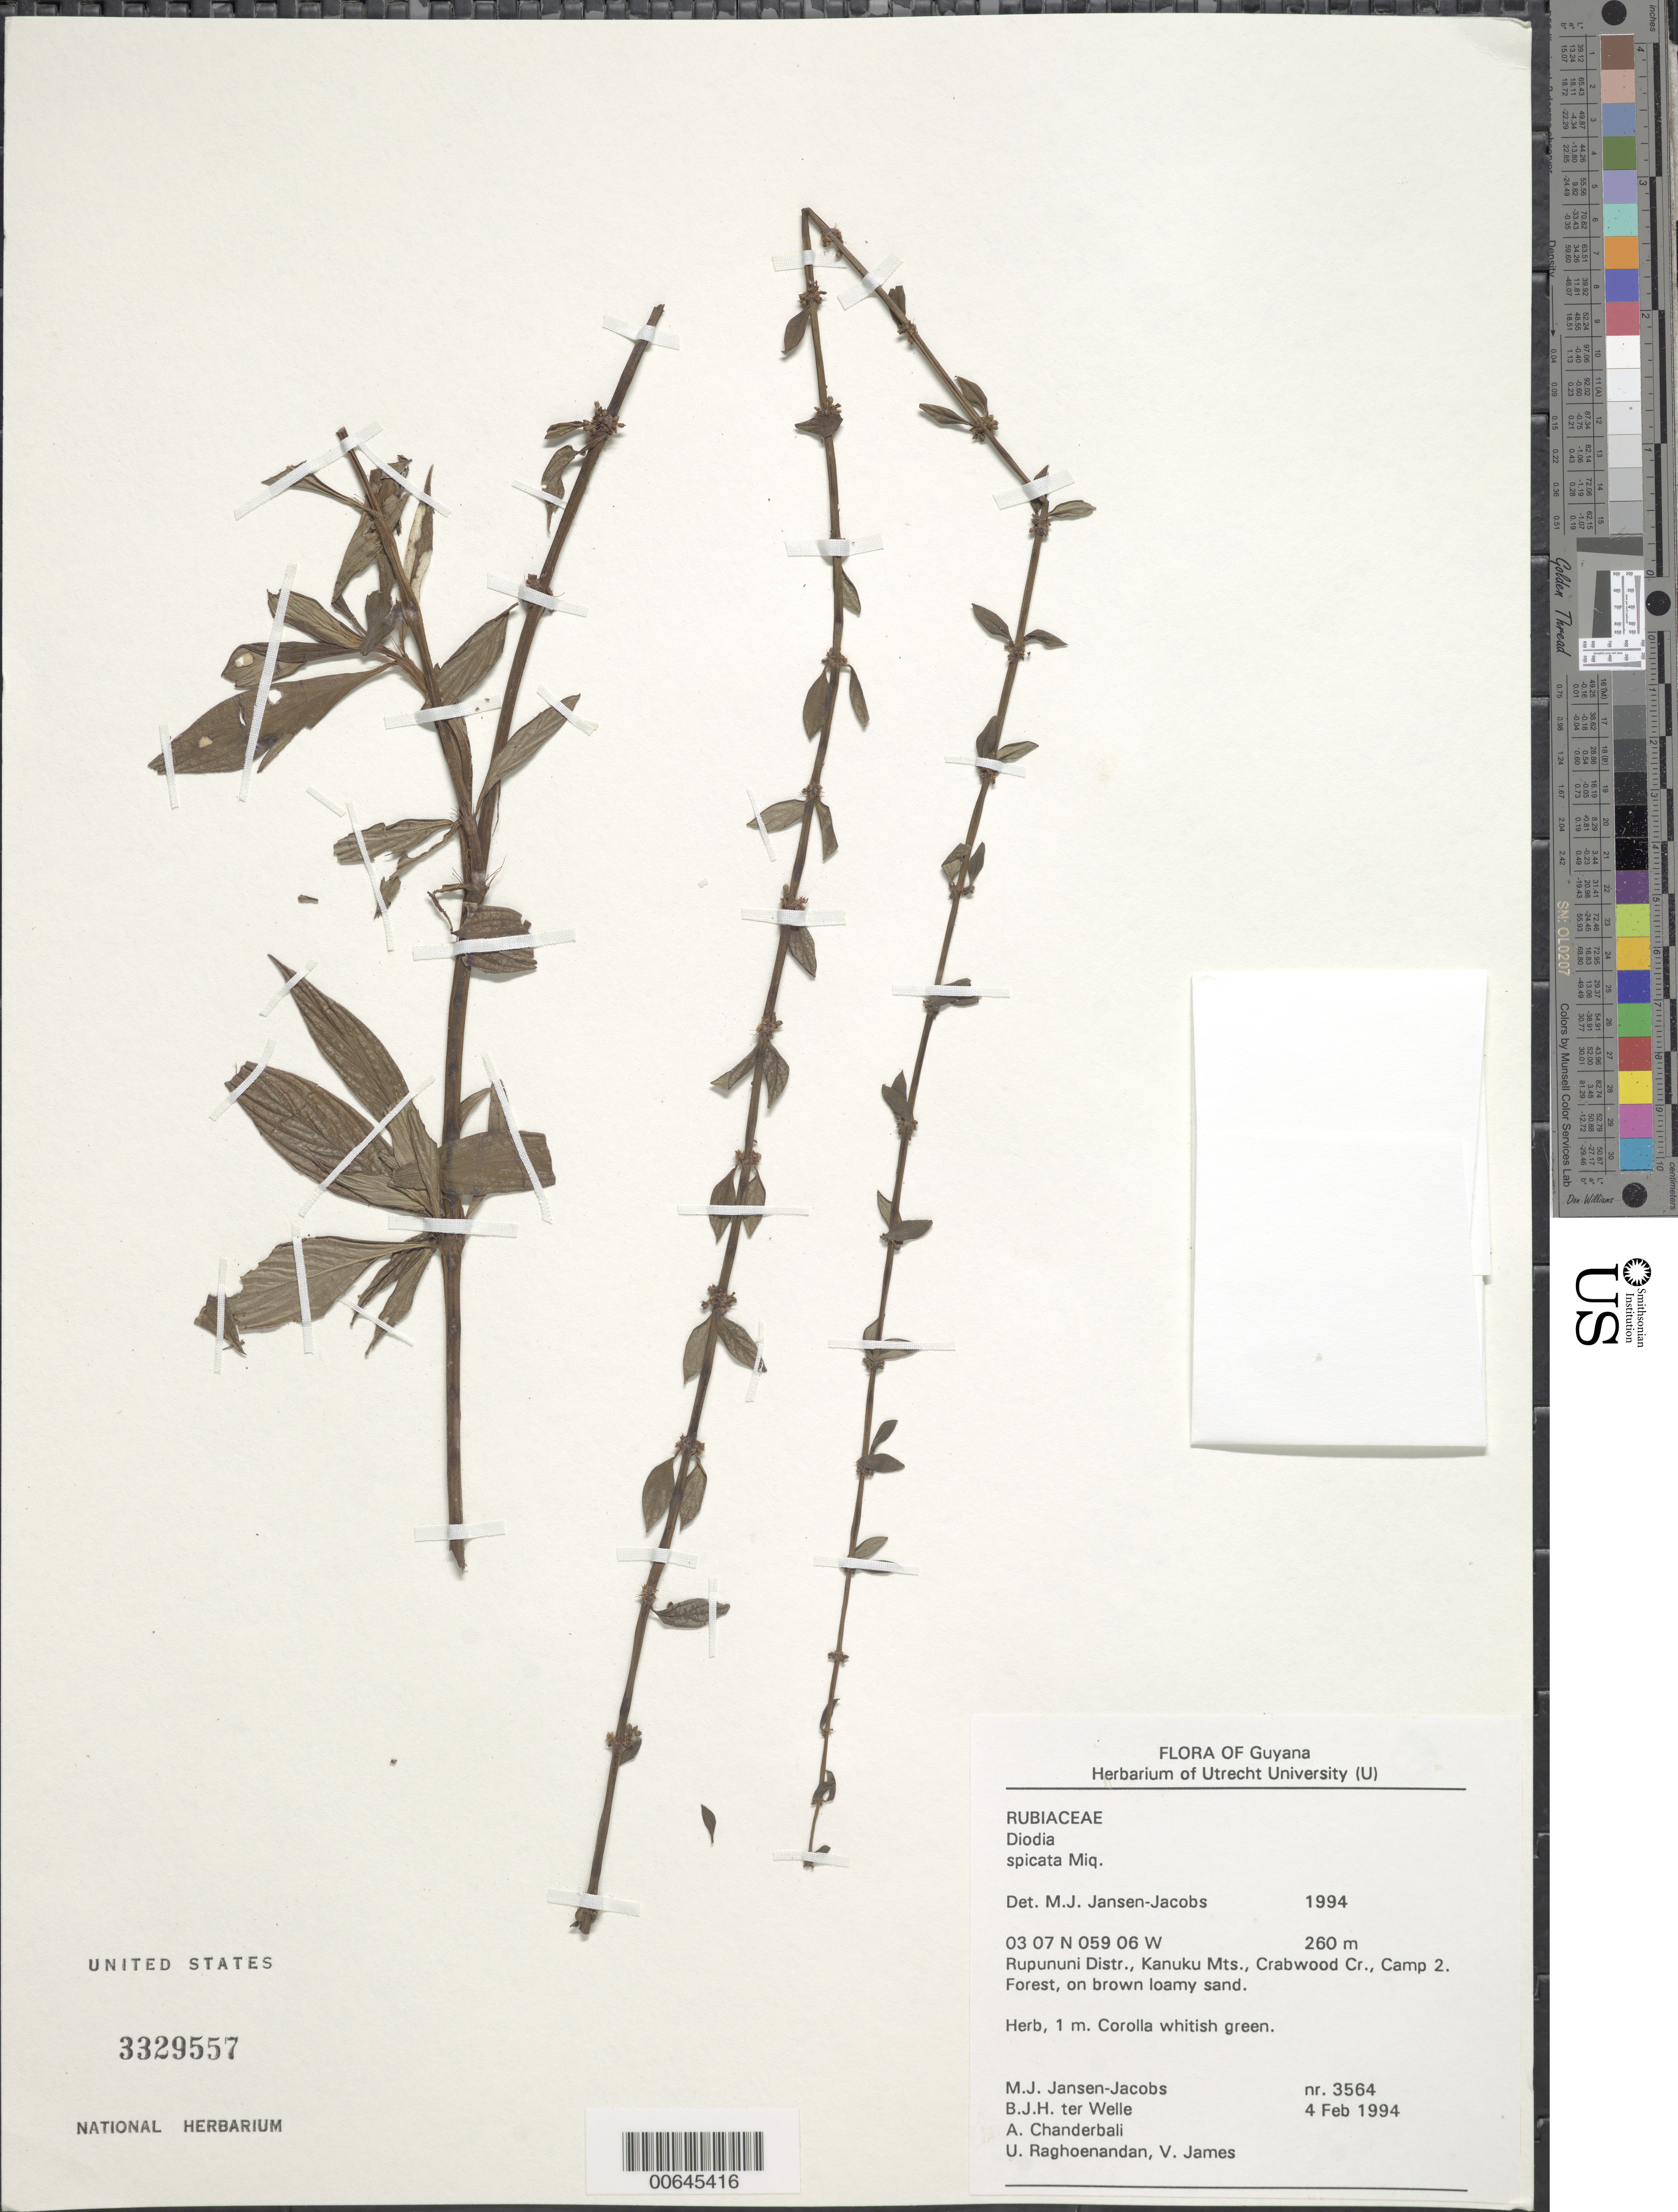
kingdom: Plantae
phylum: Tracheophyta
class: Magnoliopsida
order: Gentianales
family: Rubiaceae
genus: Diodia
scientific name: Diodia spicata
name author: Miq.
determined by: Jansen-Jacobs, M. J., (U), Nationaal Herbarium Nederland, Utrecht University branch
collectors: M. J. Jansen-Jacobs, B. Welle, A. S. Chanderbali, U. Raghoenandan & V. James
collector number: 3564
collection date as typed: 4-Feb-94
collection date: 1994-02-04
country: Guyana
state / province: U. Takutu-U. Essequibo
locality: Crabwood Cr., Camp 2, Kanuku Mts., Rupununi District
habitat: Forest, brown loamy sand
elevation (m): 260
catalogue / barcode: US 3329557